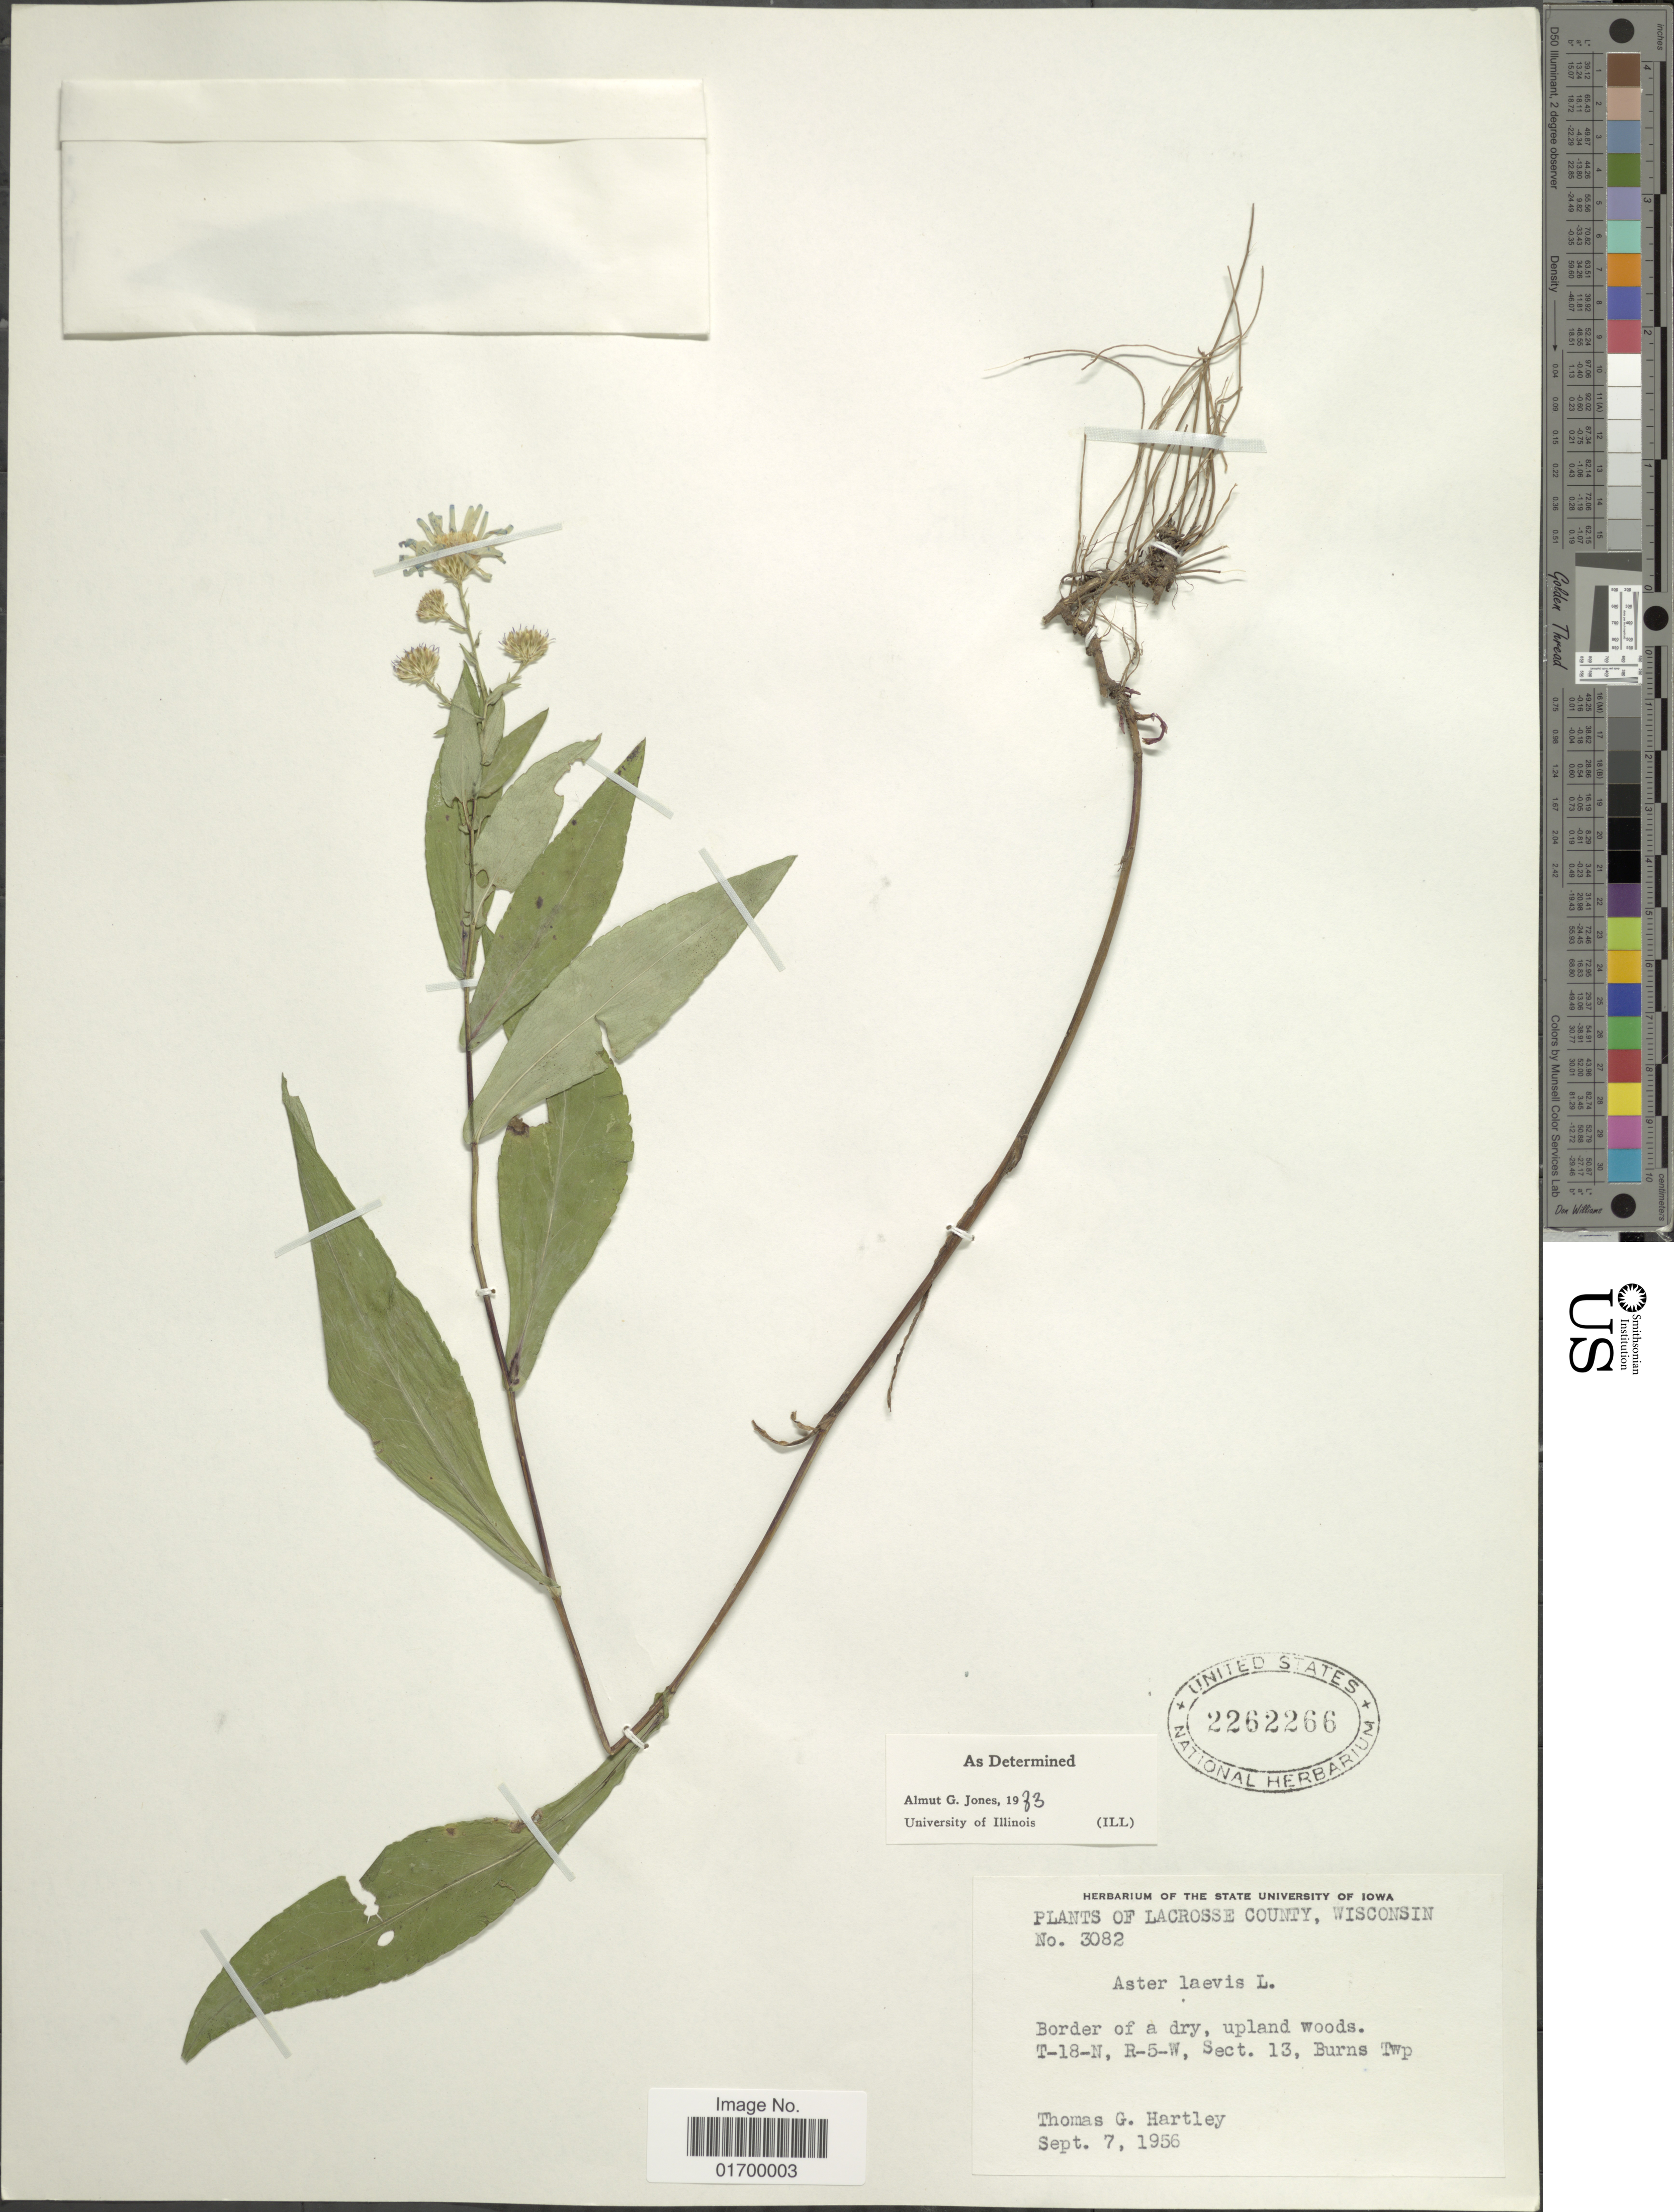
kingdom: Plantae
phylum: Tracheophyta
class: Magnoliopsida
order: Asterales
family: Asteraceae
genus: Symphyotrichum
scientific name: Symphyotrichum laeve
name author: (L.) Á. Löve & D. Löve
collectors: T. G. Hartley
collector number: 3082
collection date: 1956-09-07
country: United States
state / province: Wisconsin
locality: Lacrosse County, Border of a dry, upland woods, T-18-N, R-5-W, Sect. 13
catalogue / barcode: US 2262266